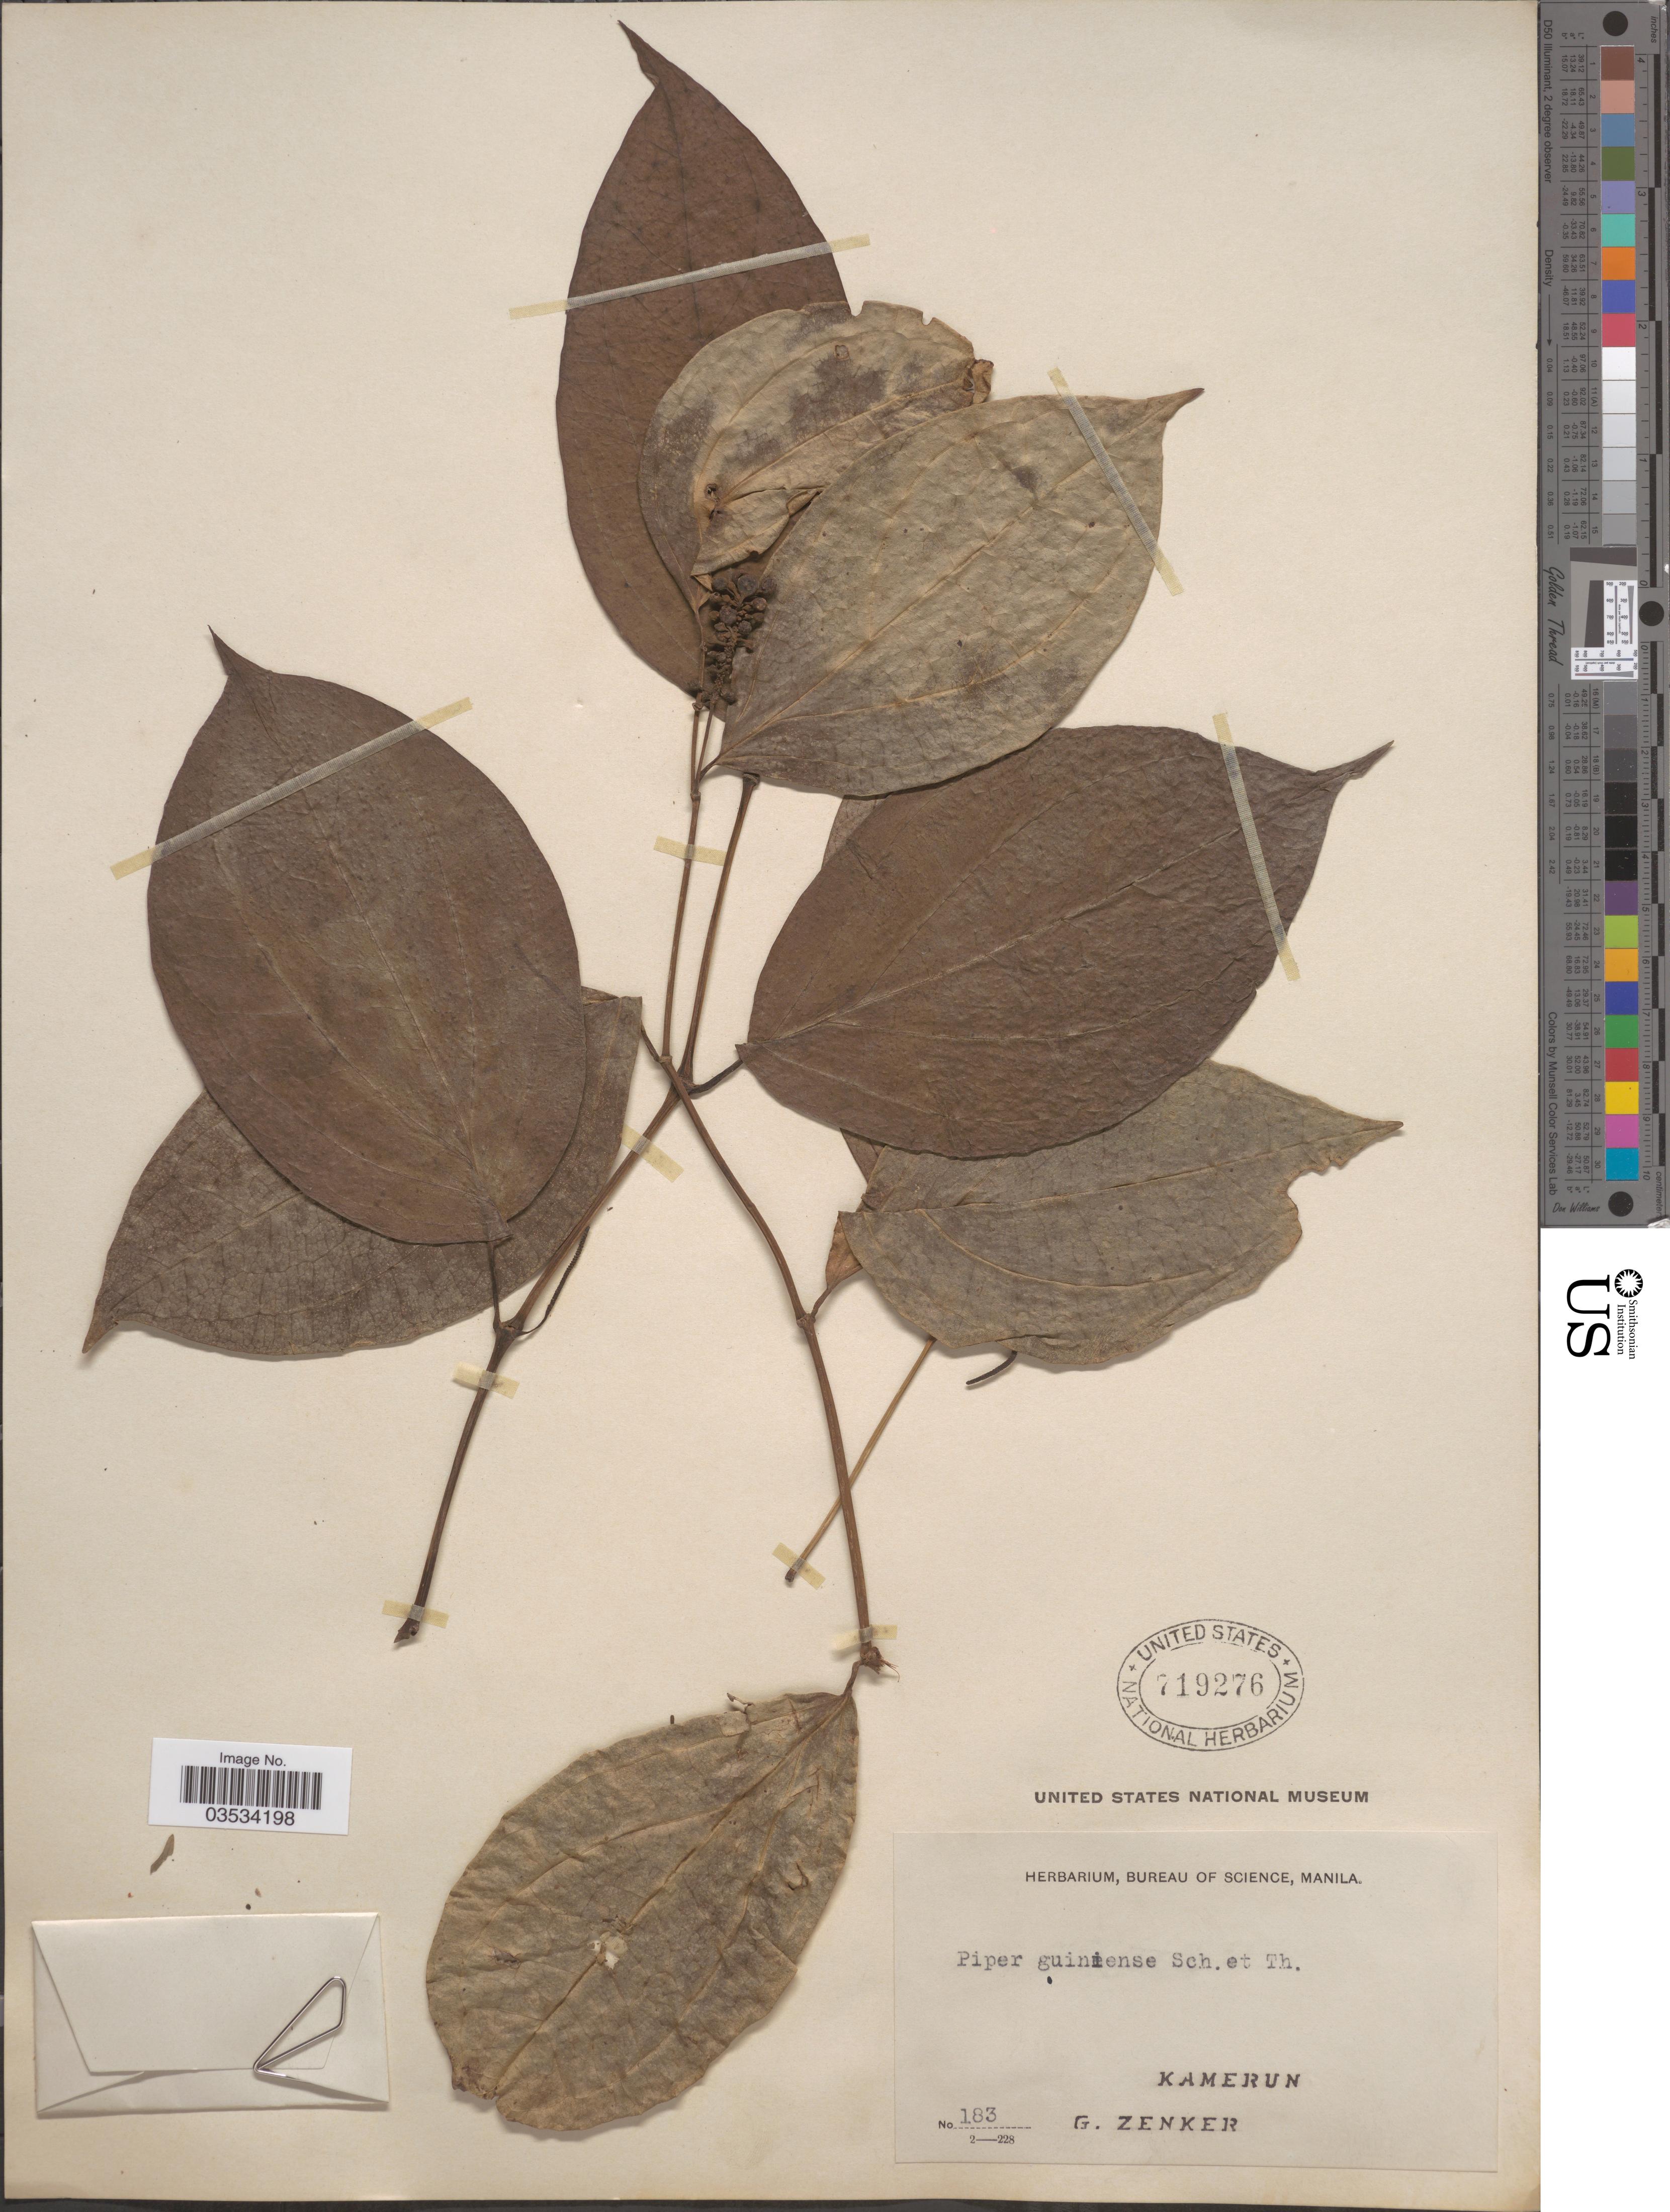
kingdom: Plantae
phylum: Tracheophyta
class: Magnoliopsida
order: Piperales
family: Piperaceae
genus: Piper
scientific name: Piper guineense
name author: Schumach. & Thonn.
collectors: G. A. Zenker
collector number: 183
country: Cameroon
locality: Kamerun.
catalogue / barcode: US 719276